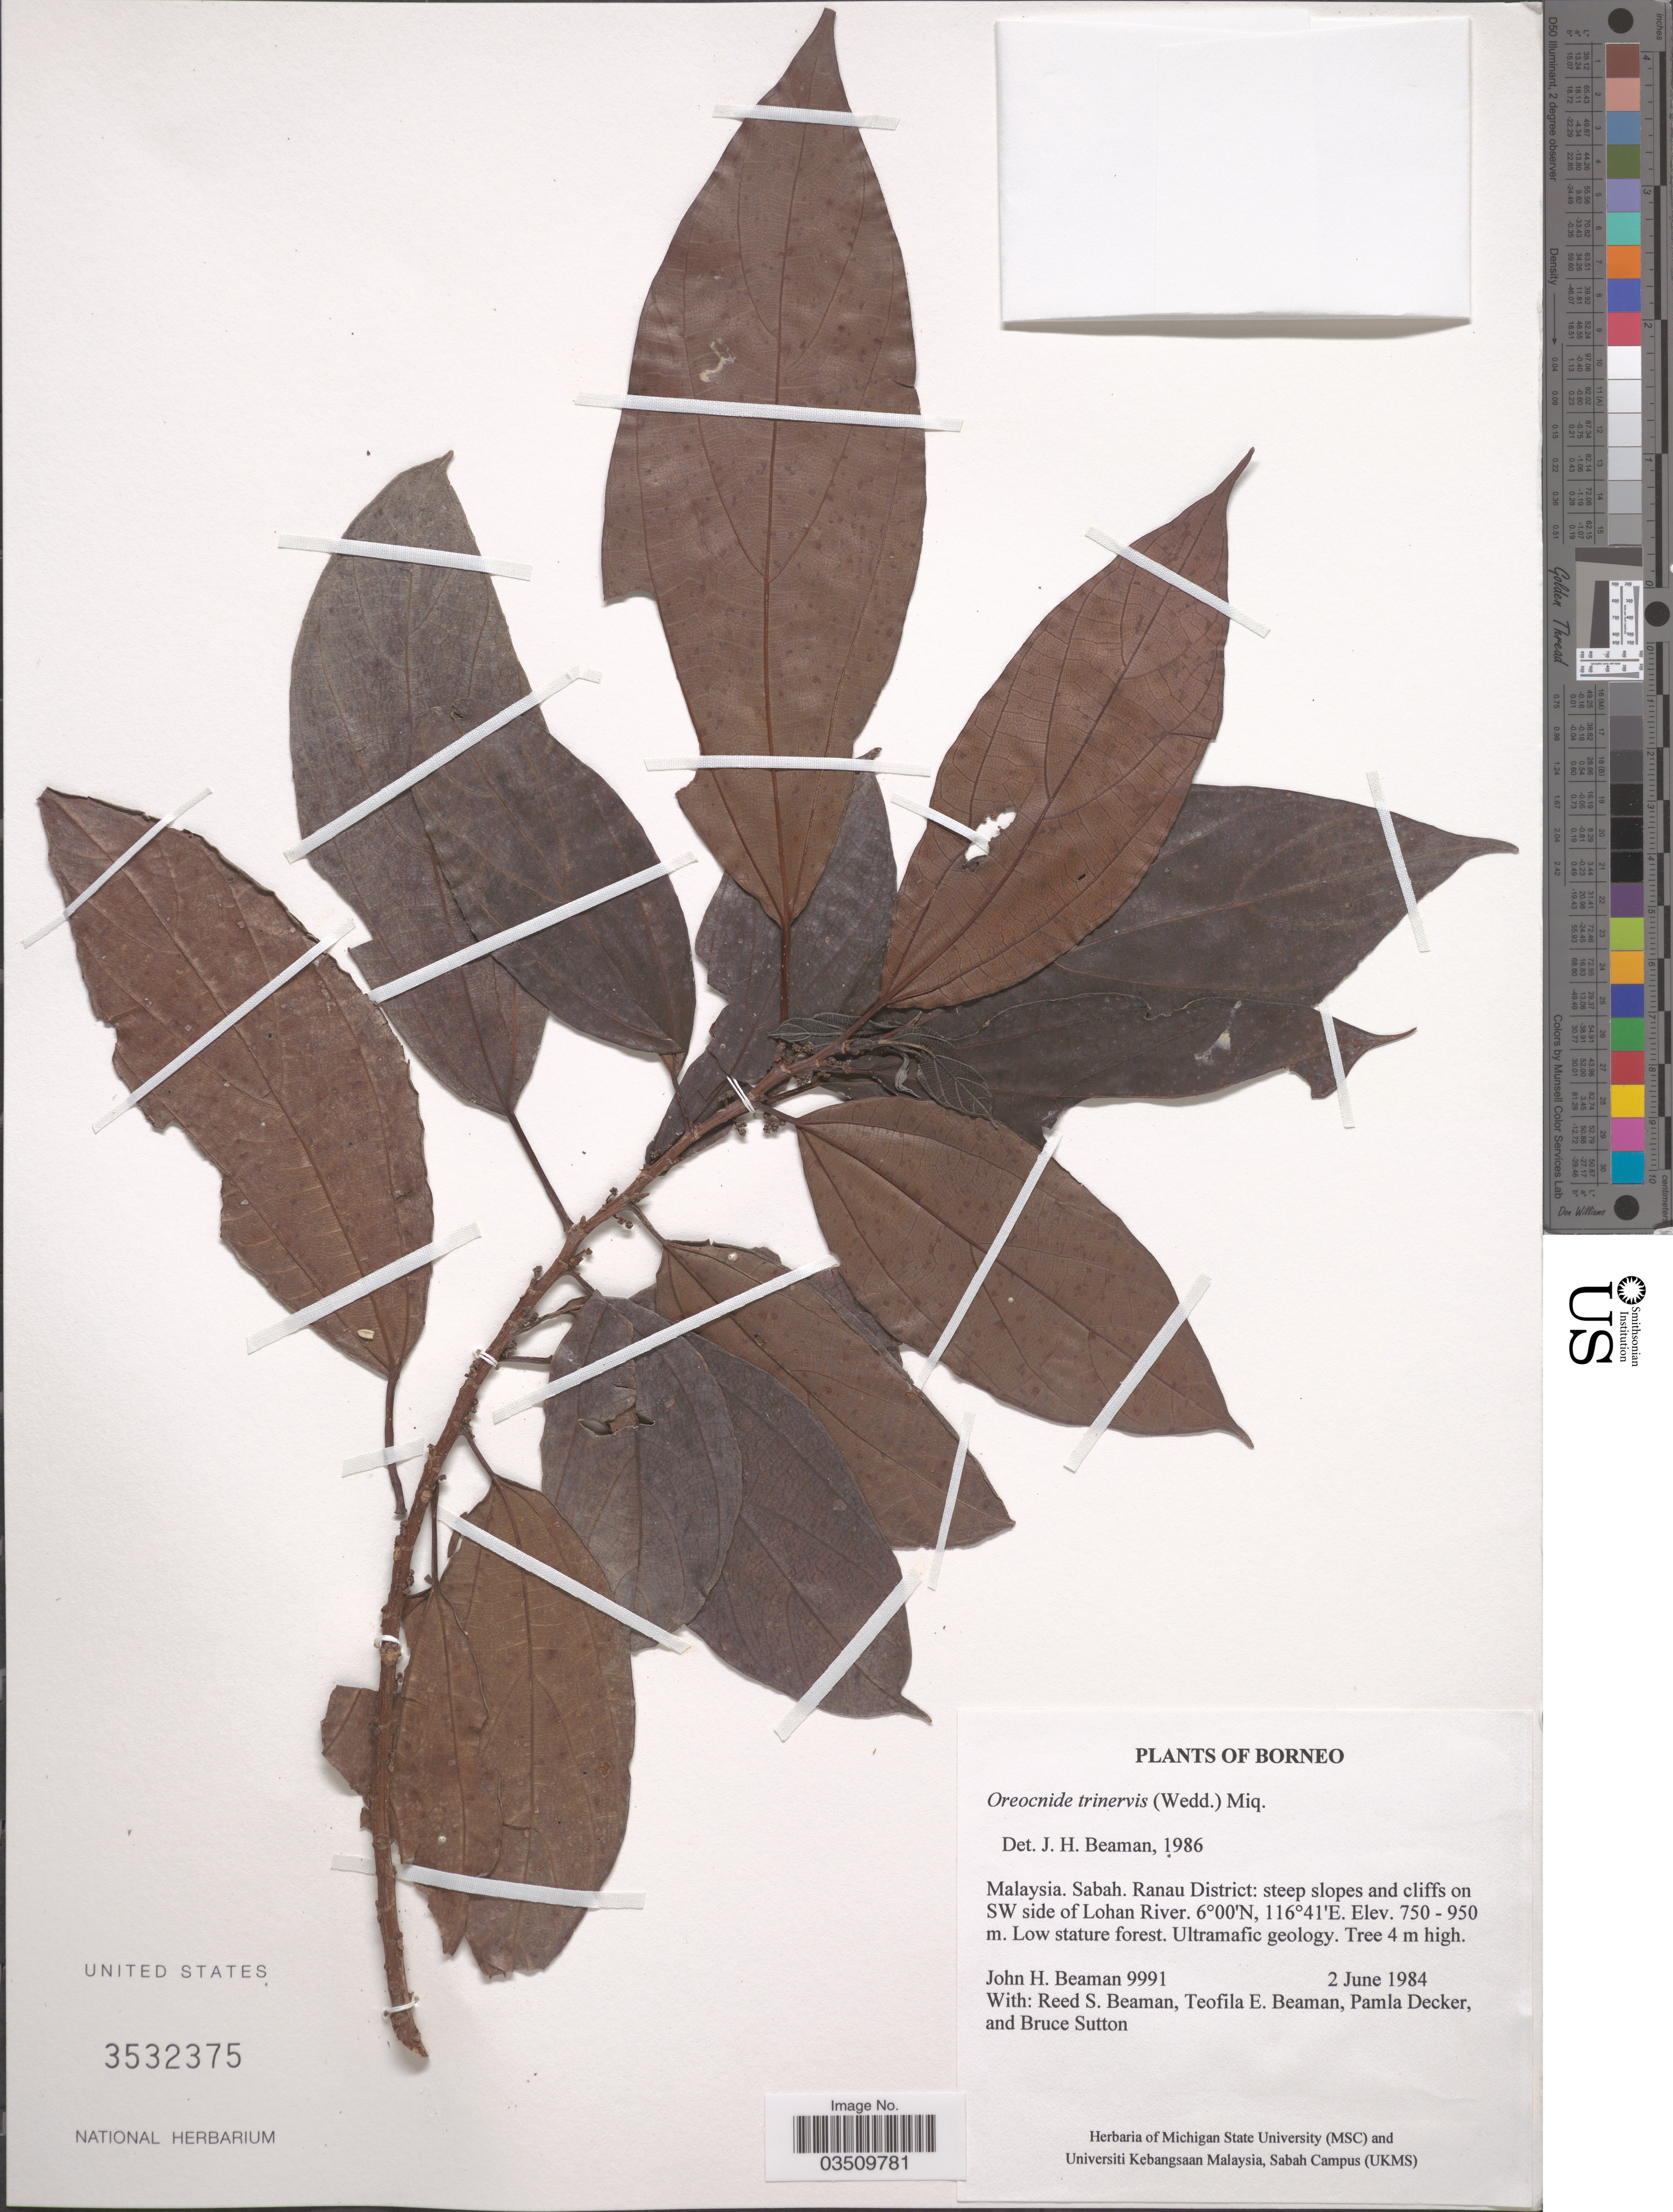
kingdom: Plantae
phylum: Tracheophyta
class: Magnoliopsida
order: Rosales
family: Urticaceae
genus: Oreocnide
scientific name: Oreocnide trinervis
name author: (Wedd.) Miq.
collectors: J. H. Beaman, R. S. Beaman, T. E. Beaman, P. Decker & B. Sutton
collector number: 9991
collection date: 1984-06-02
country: Malaysia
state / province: Sabah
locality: Ranau District: steep slopes and cliffs on SW side of Lohan River.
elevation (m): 750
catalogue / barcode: US 3532375